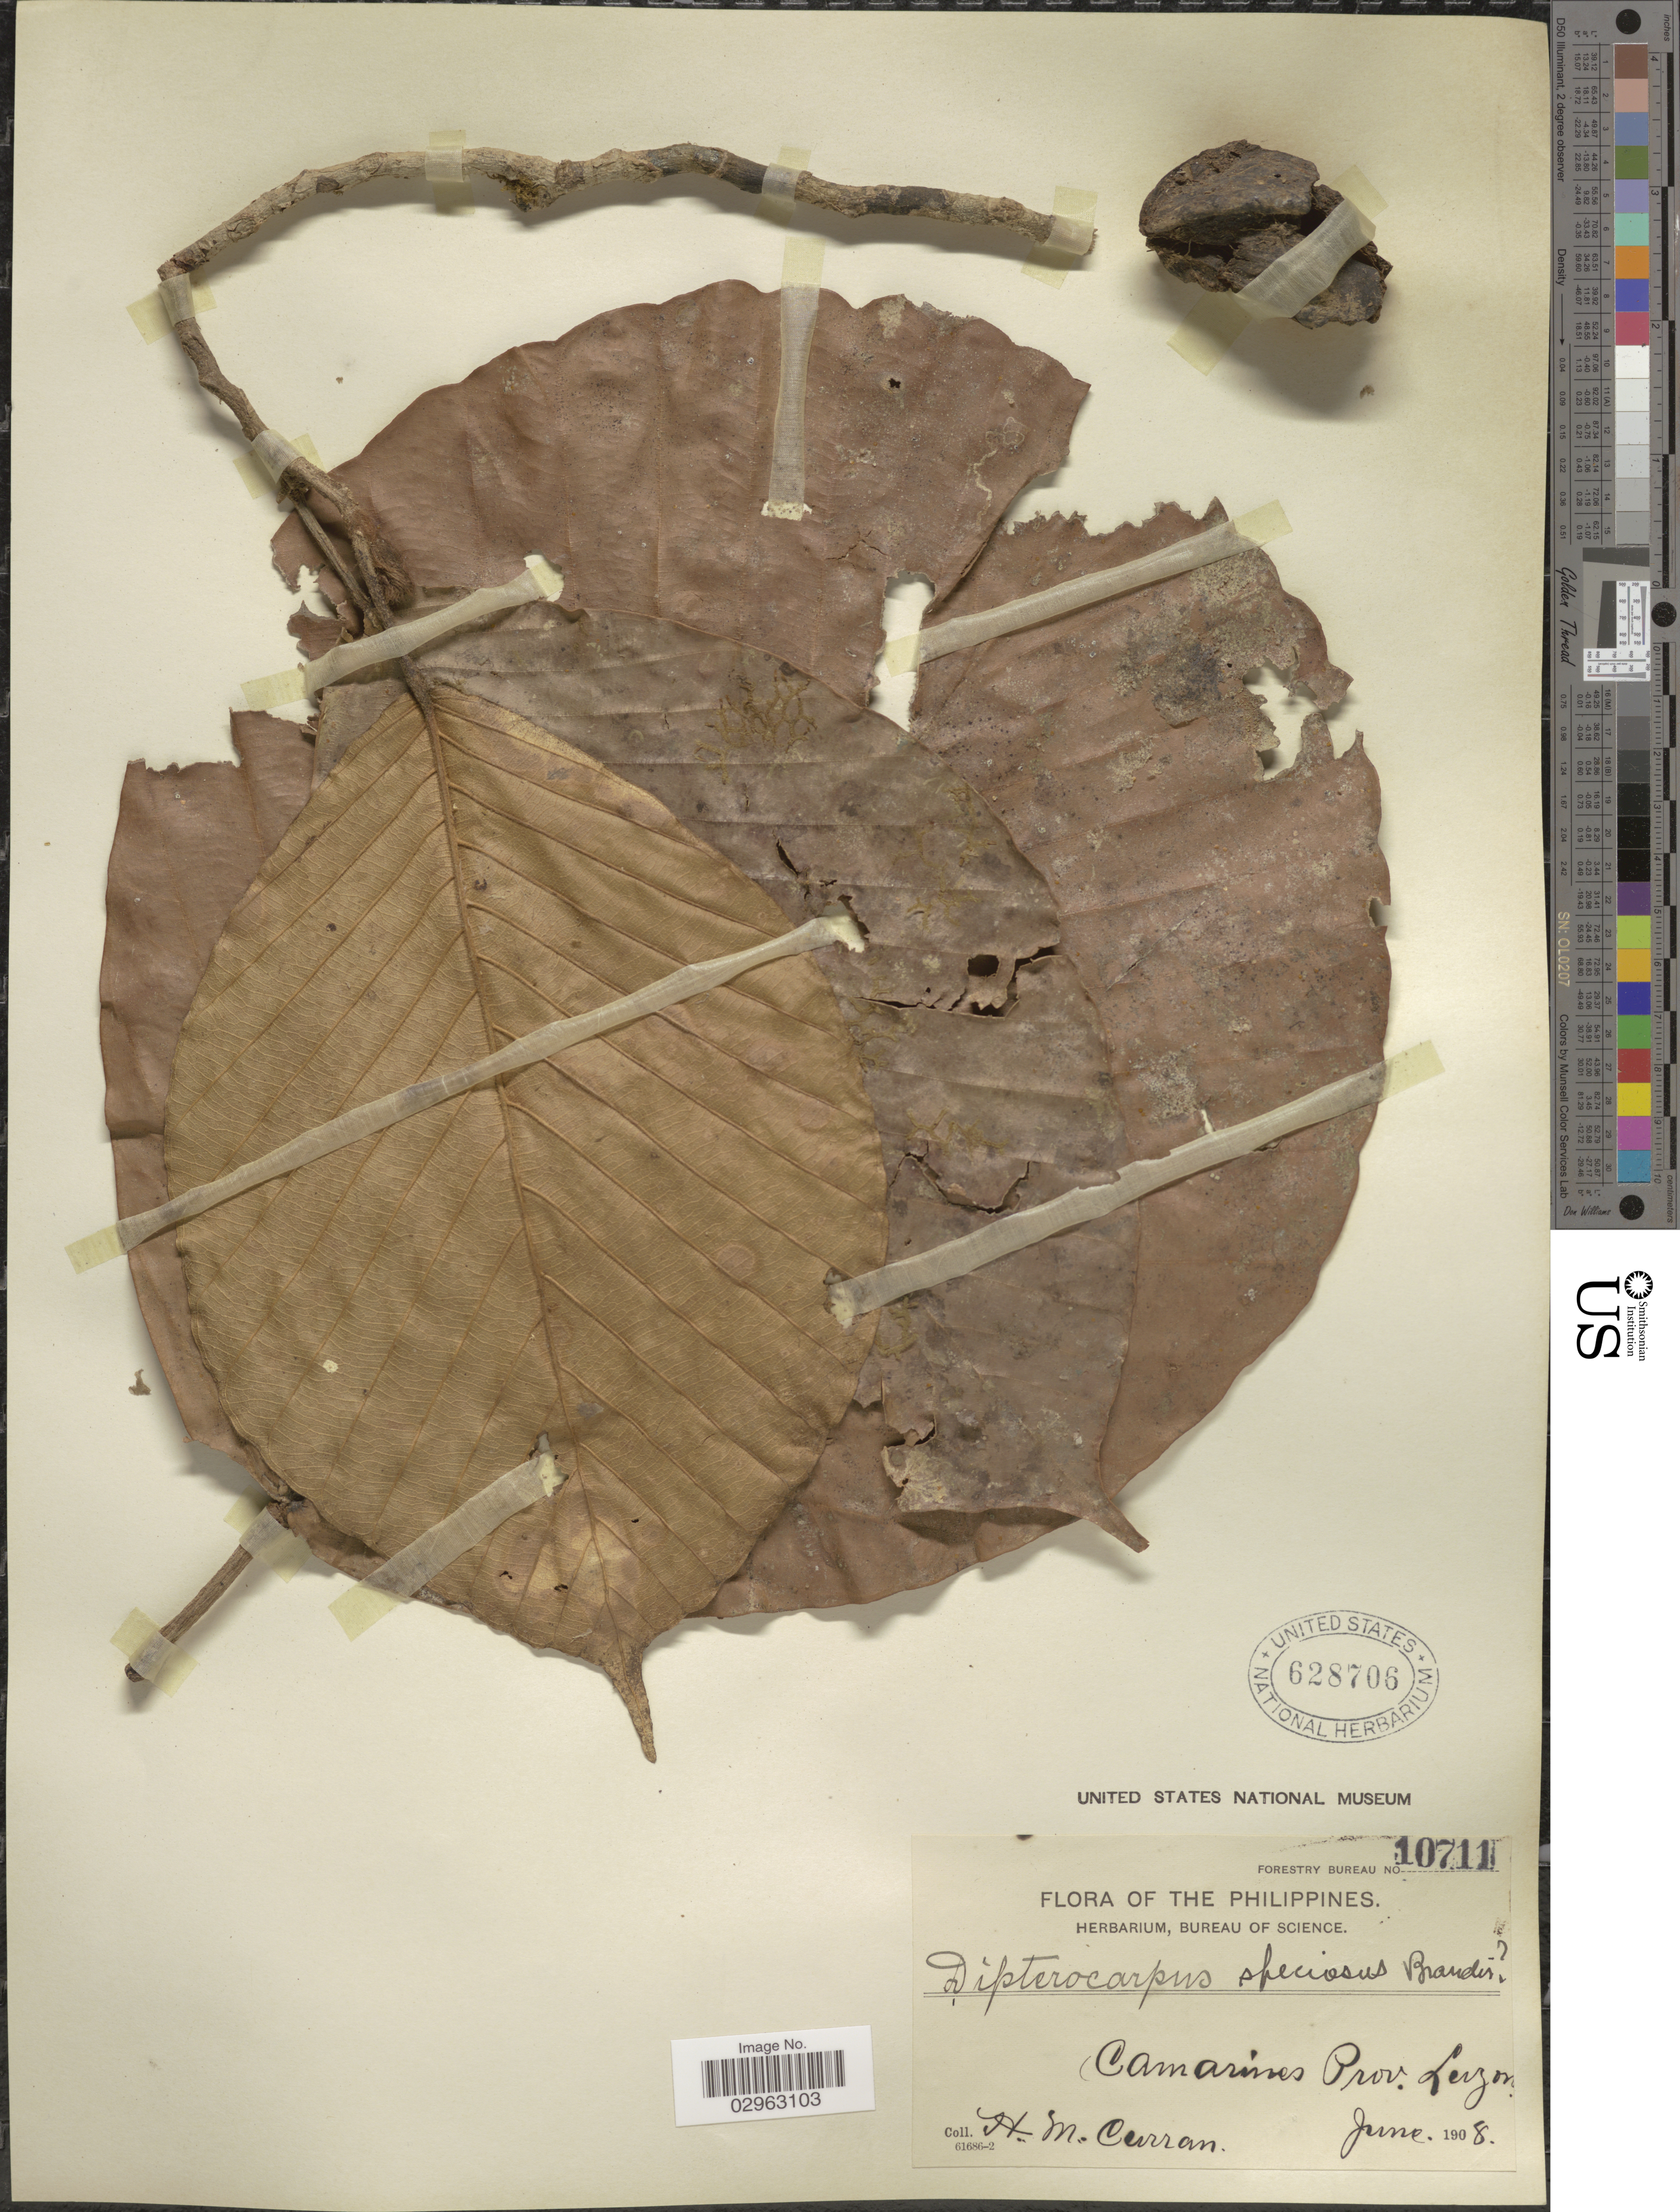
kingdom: Plantae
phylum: Tracheophyta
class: Magnoliopsida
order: Malvales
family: Dipterocarpaceae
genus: Dipterocarpus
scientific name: Dipterocarpus speciosus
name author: Brandis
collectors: H. M. Curran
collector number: Forestry Bureau 10711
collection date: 1908-06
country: Philippines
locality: Camarines Prov. Luzon.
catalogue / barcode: US 628706